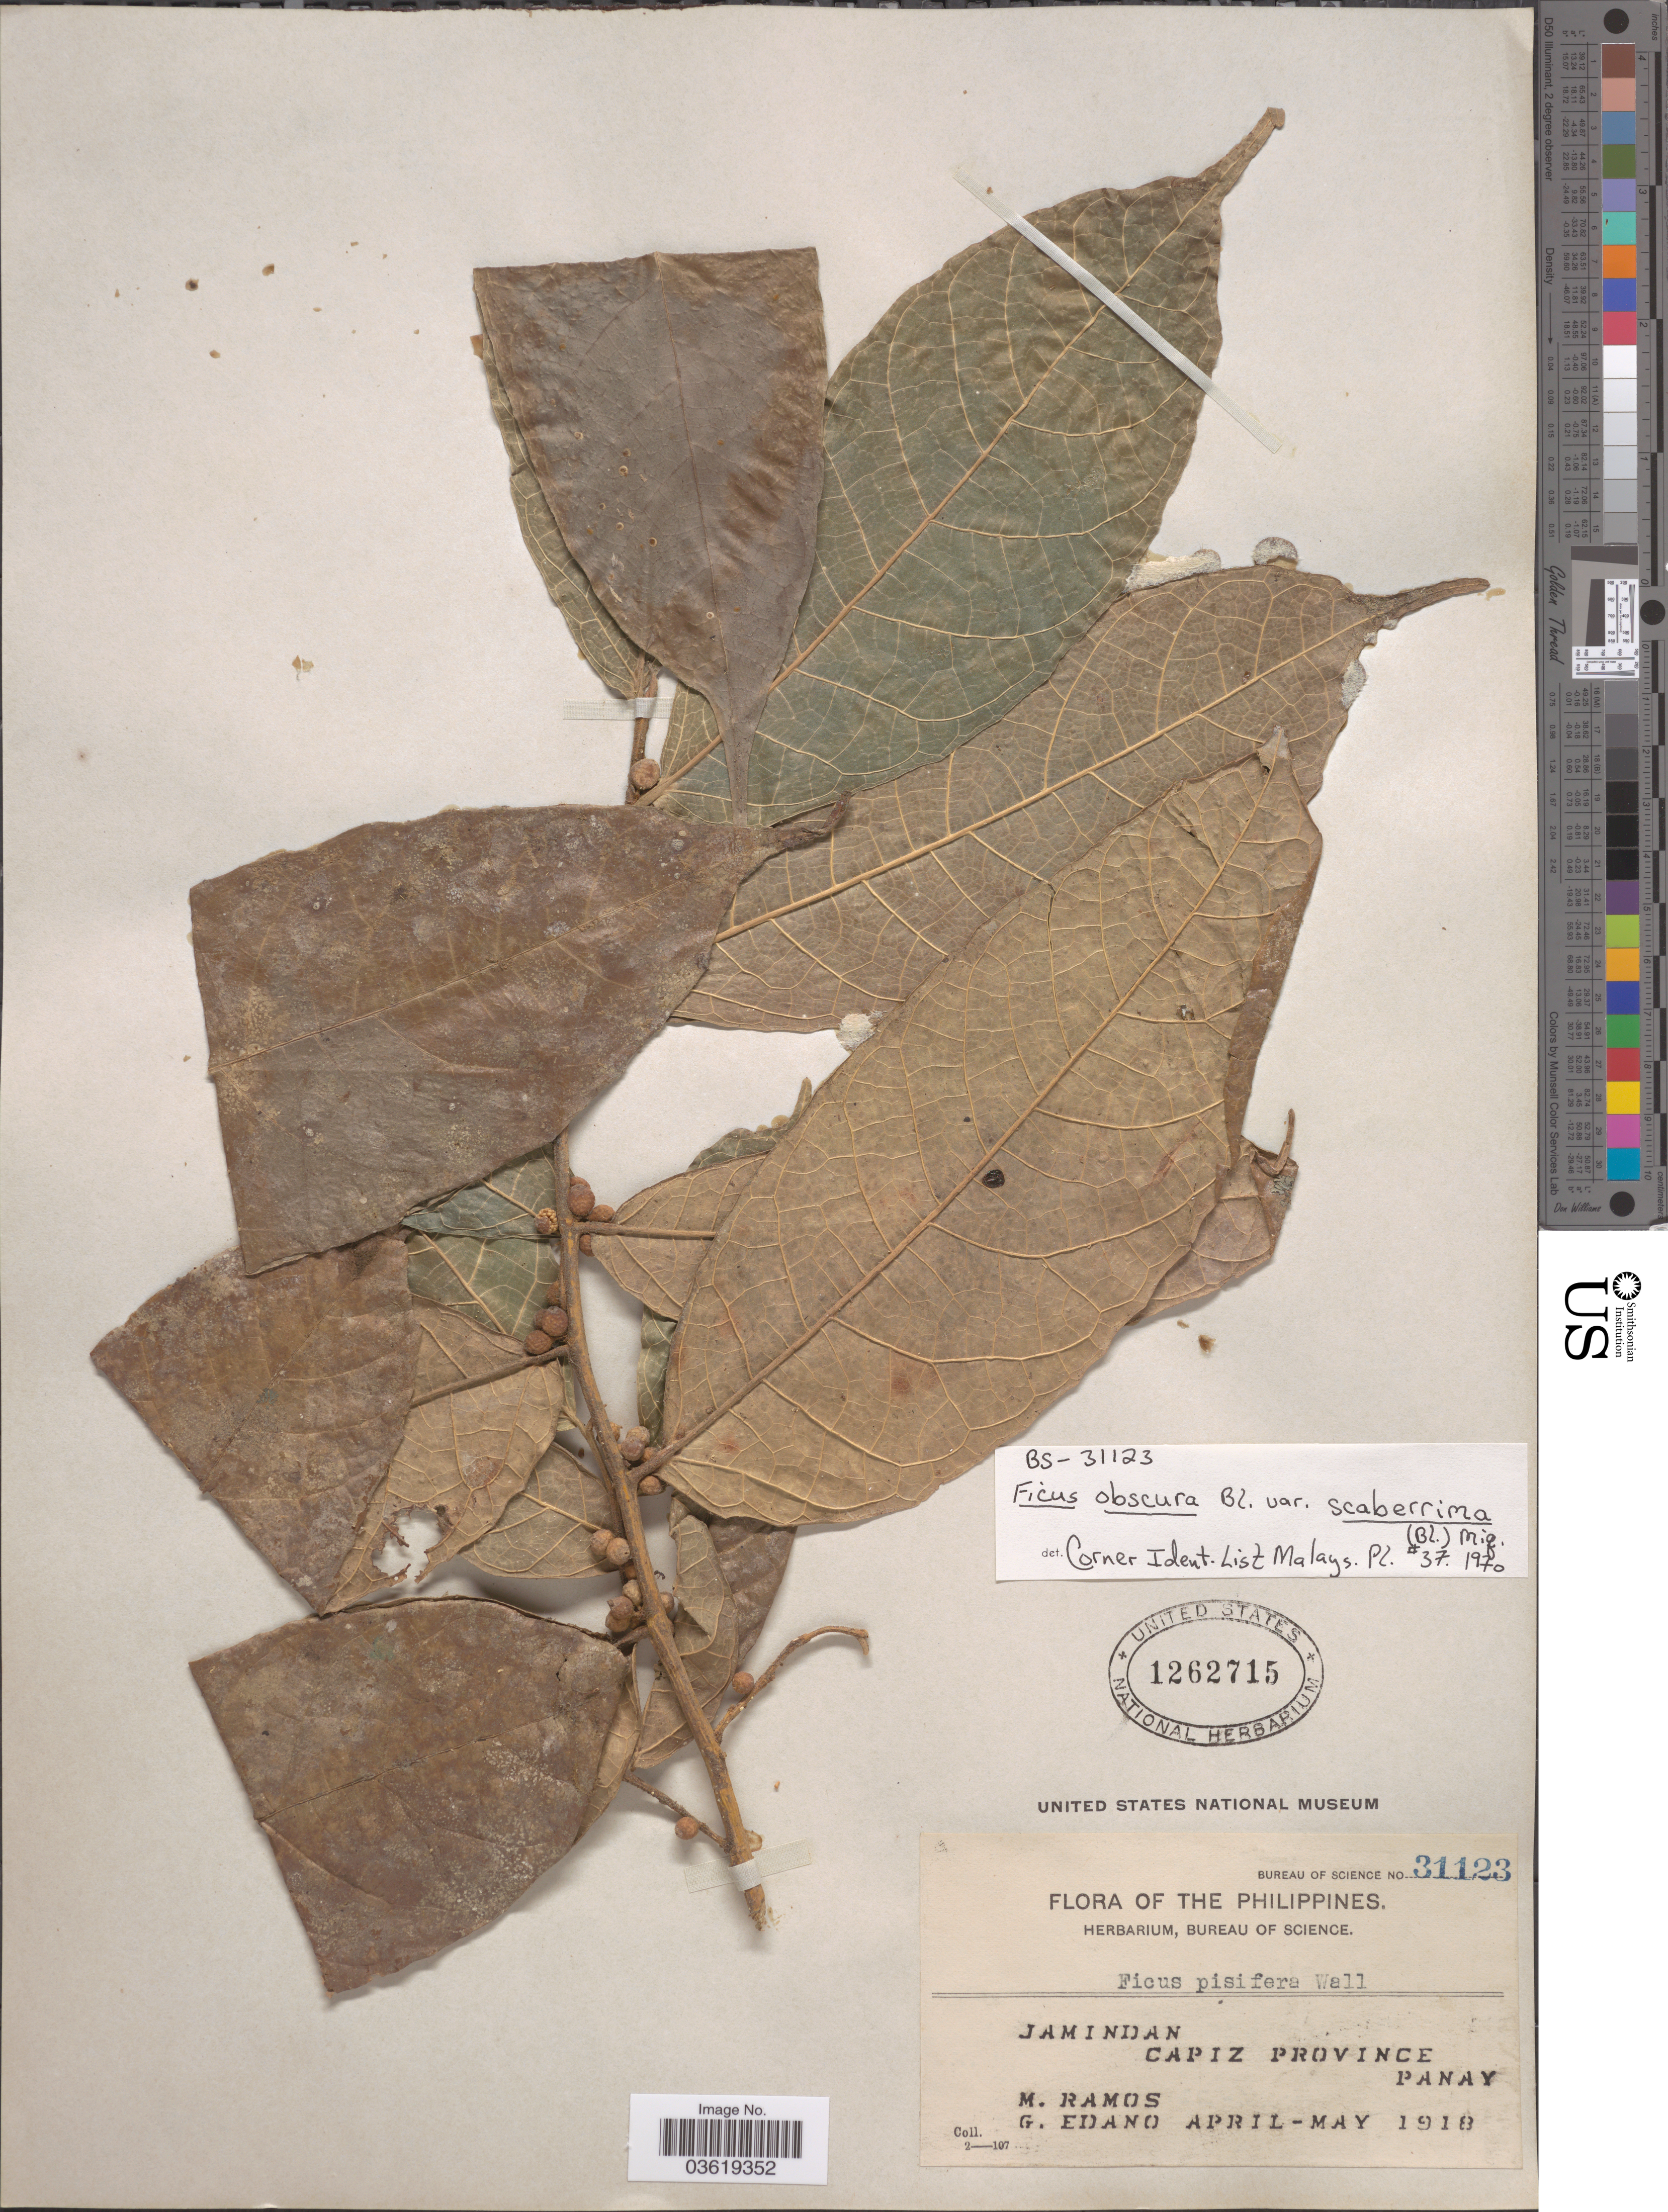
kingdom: Plantae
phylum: Tracheophyta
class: Magnoliopsida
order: Rosales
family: Moraceae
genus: Ficus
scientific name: Ficus scaberrima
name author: (Blume) Miq.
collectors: M. Ramos & G. Edaño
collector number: Bureau of Science 31123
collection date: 1918-04/1918-05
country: Philippines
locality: Jamindan, Capiz Province, Panay.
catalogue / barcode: US 1262715